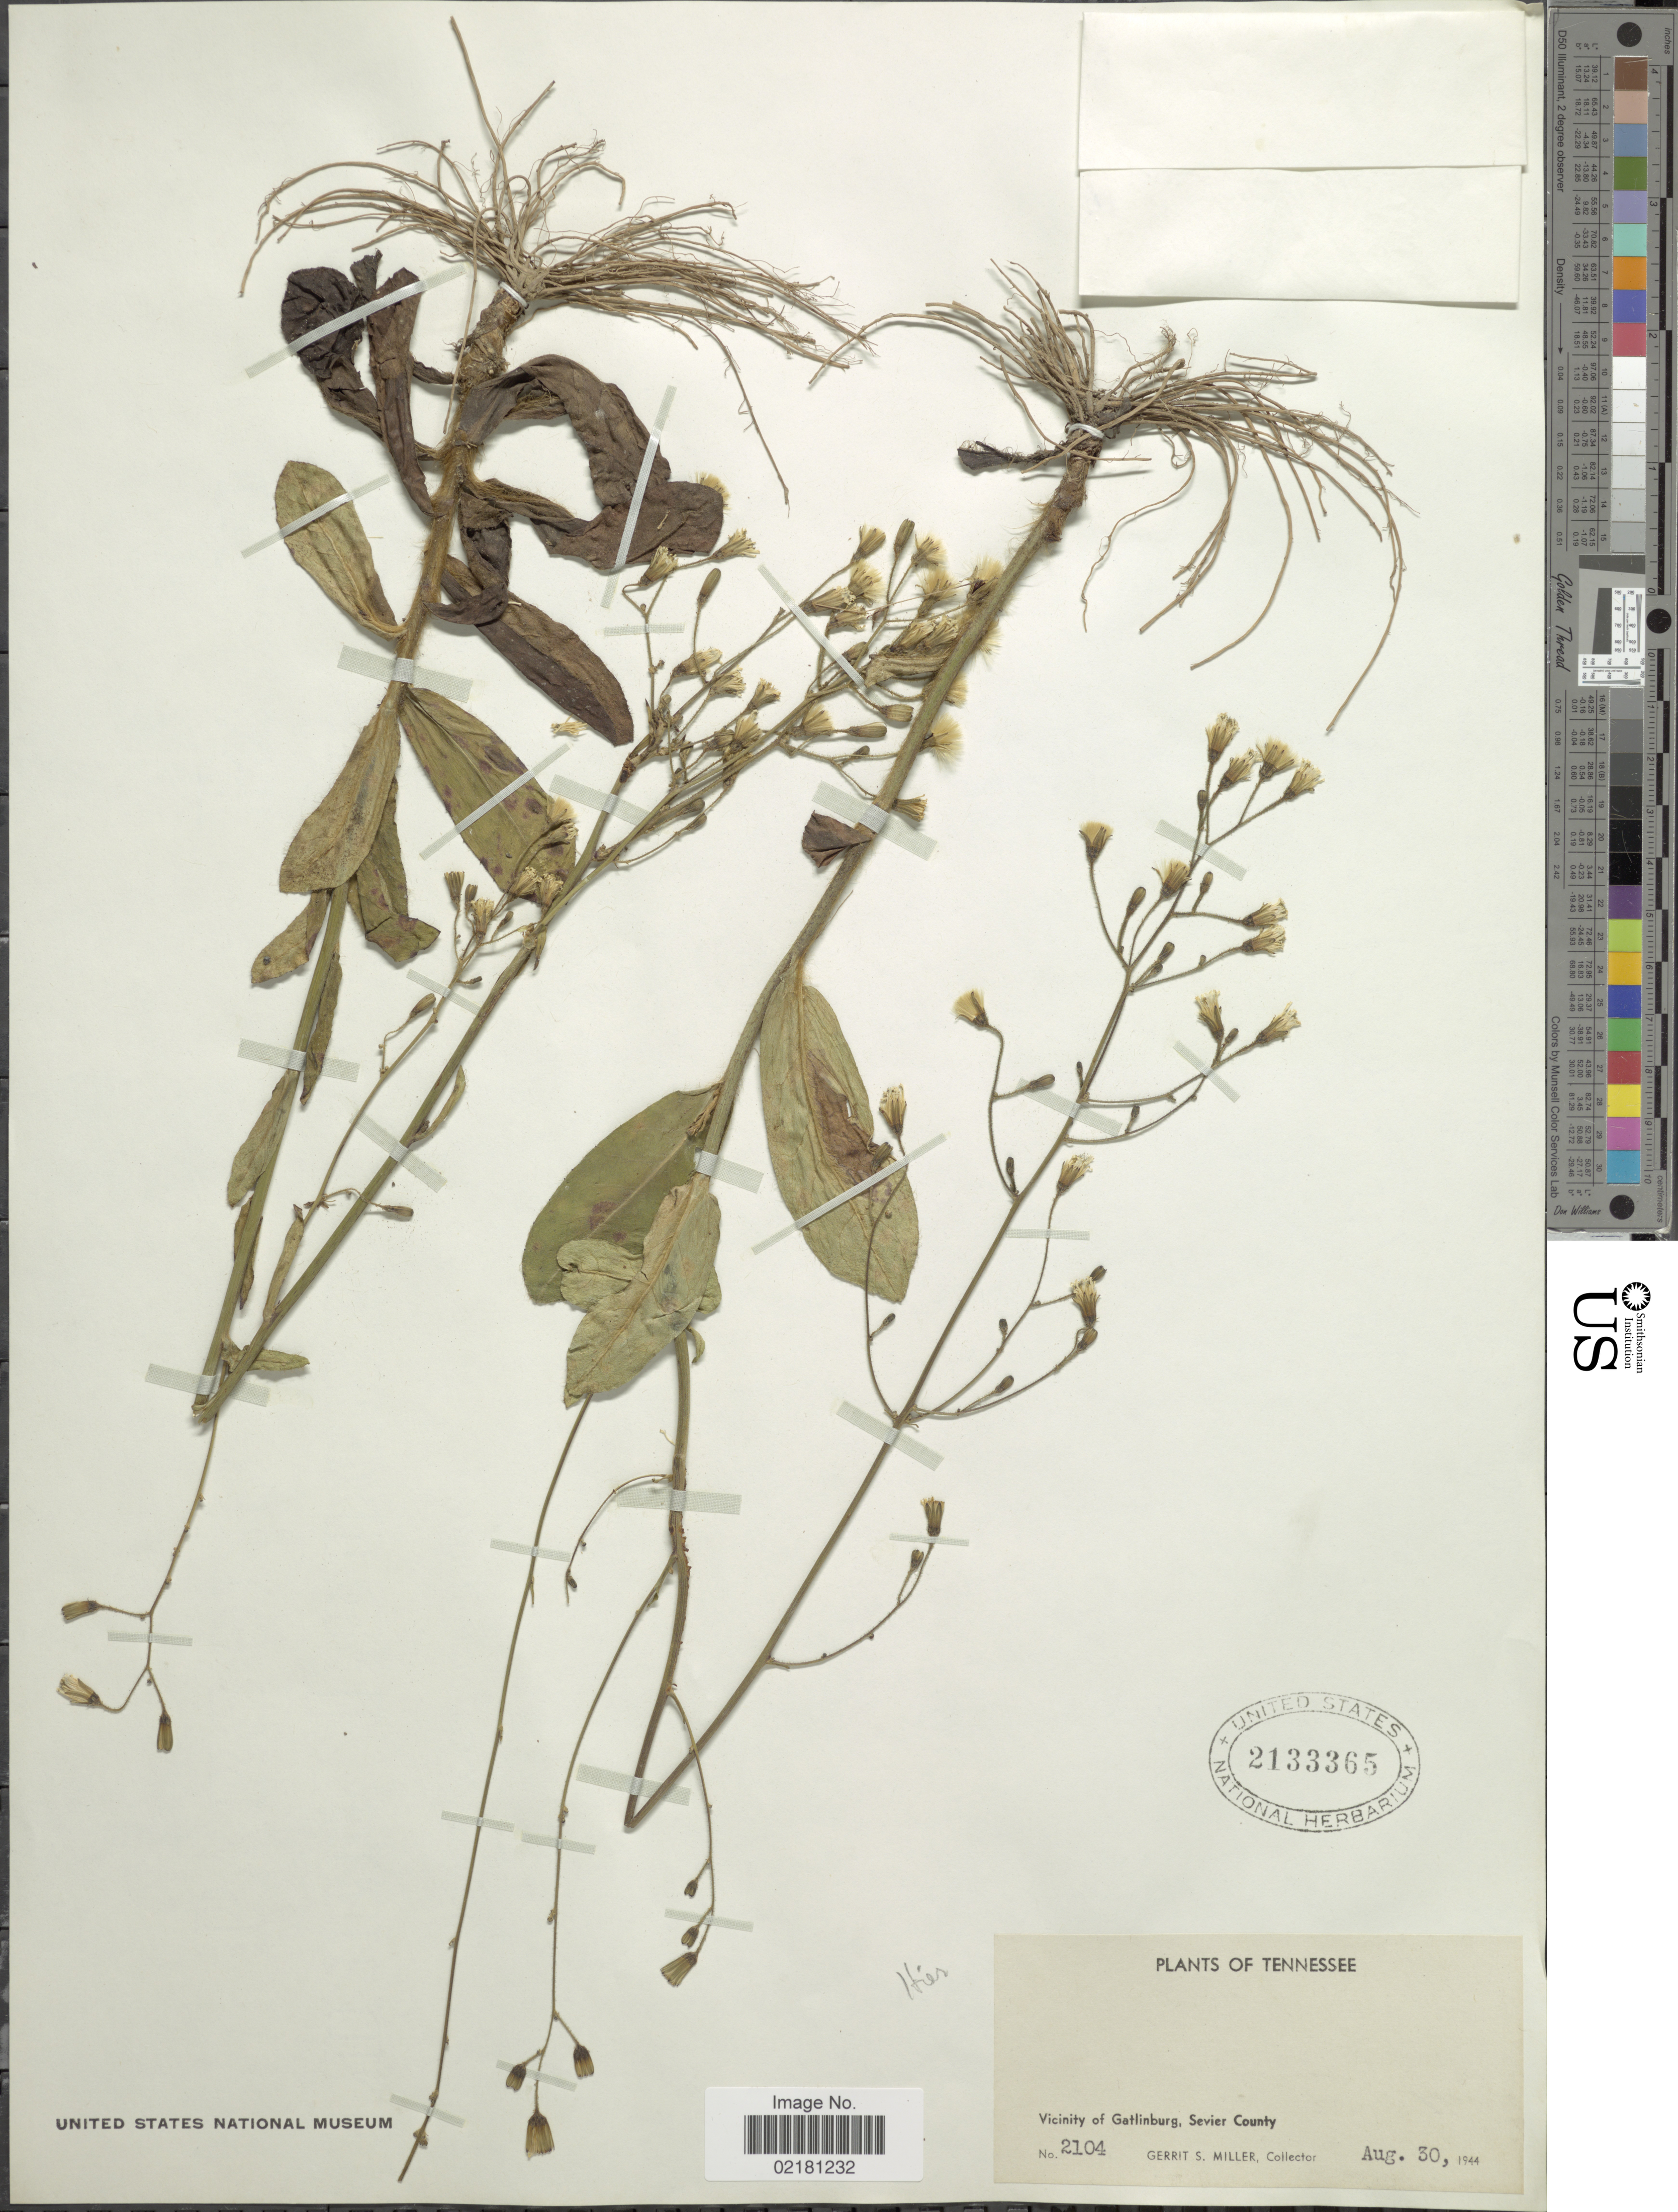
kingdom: Plantae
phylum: Tracheophyta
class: Magnoliopsida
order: Asterales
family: Asteraceae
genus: Hieracium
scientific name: Hieracium repandulare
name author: Druce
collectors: G. S. Miller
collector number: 2104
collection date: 1944-08-30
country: United States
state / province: Tennessee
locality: Vicinity of Gatlinburg, Sevier County.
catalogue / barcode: US 2133365